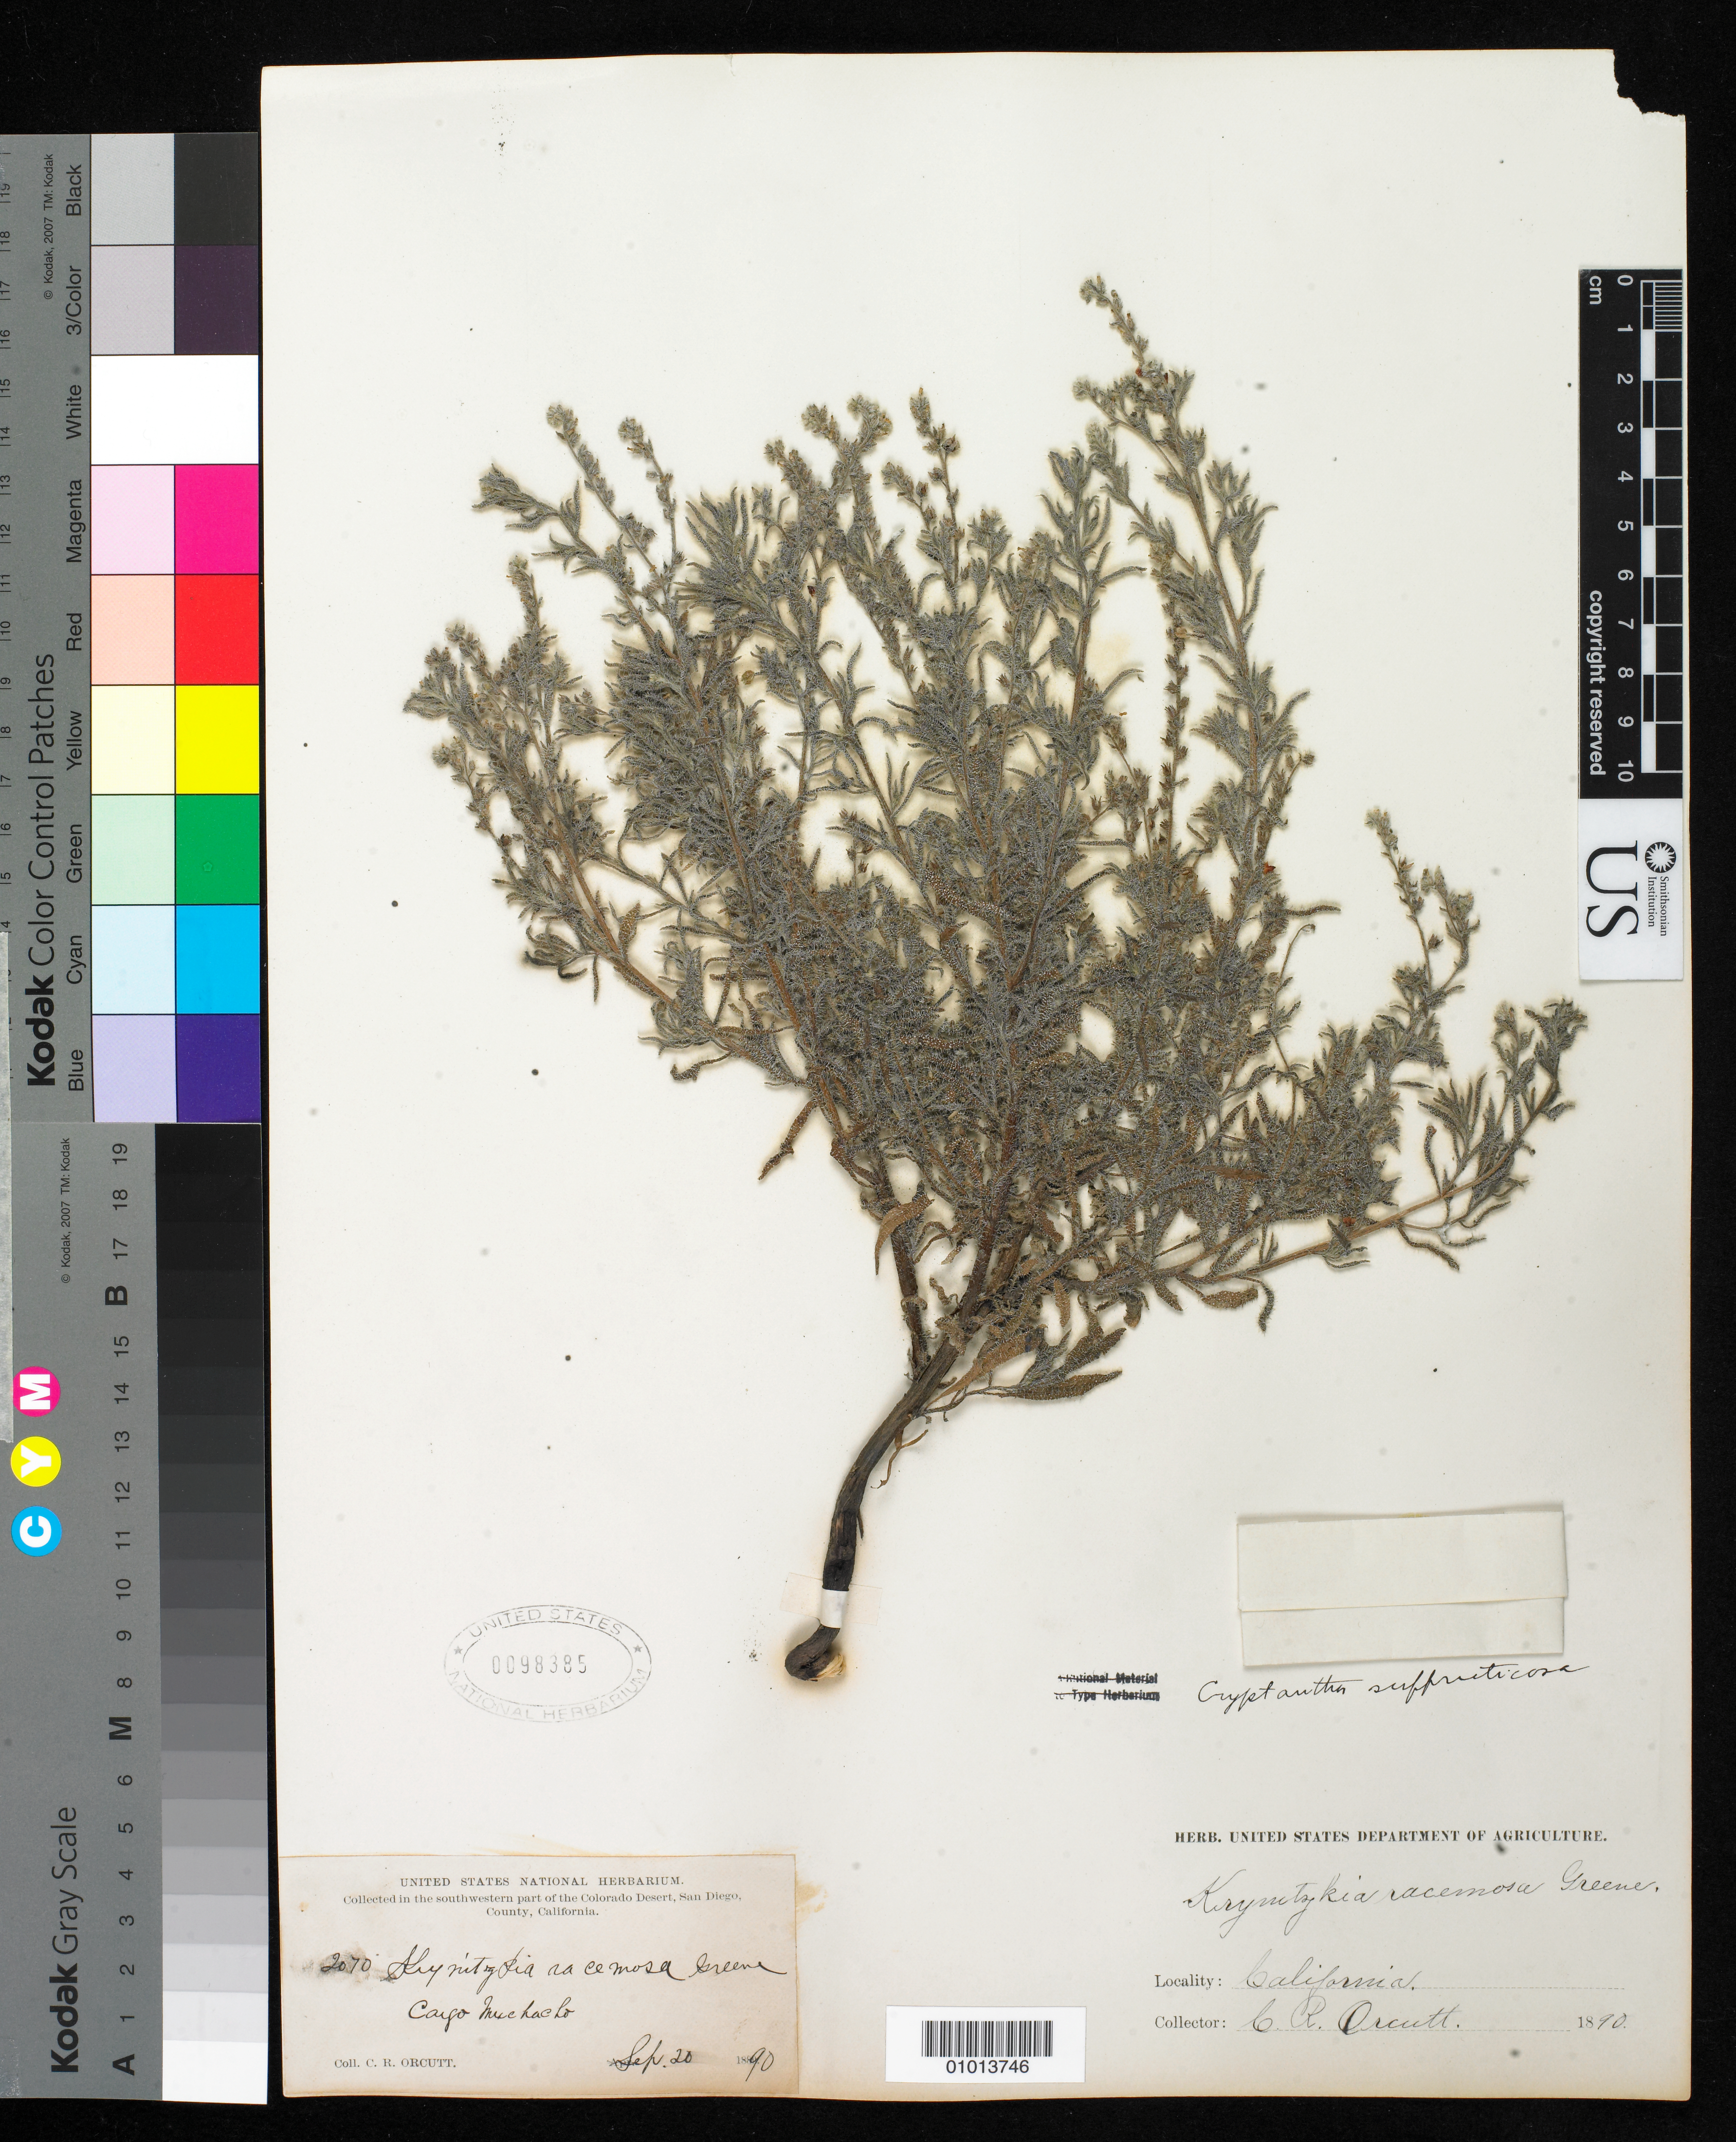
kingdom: Plantae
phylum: Tracheophyta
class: Magnoliopsida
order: Boraginales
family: Boraginaceae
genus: Cryptantha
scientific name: Cryptantha suffruticosa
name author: Piper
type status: Isotype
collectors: C. R. Orcutt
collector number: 2070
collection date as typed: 20 Sep 1890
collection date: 1890-09-20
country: United States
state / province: California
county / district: San Diego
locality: SW part of Colorado Desert, Cayo Muchacho.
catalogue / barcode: US 98385